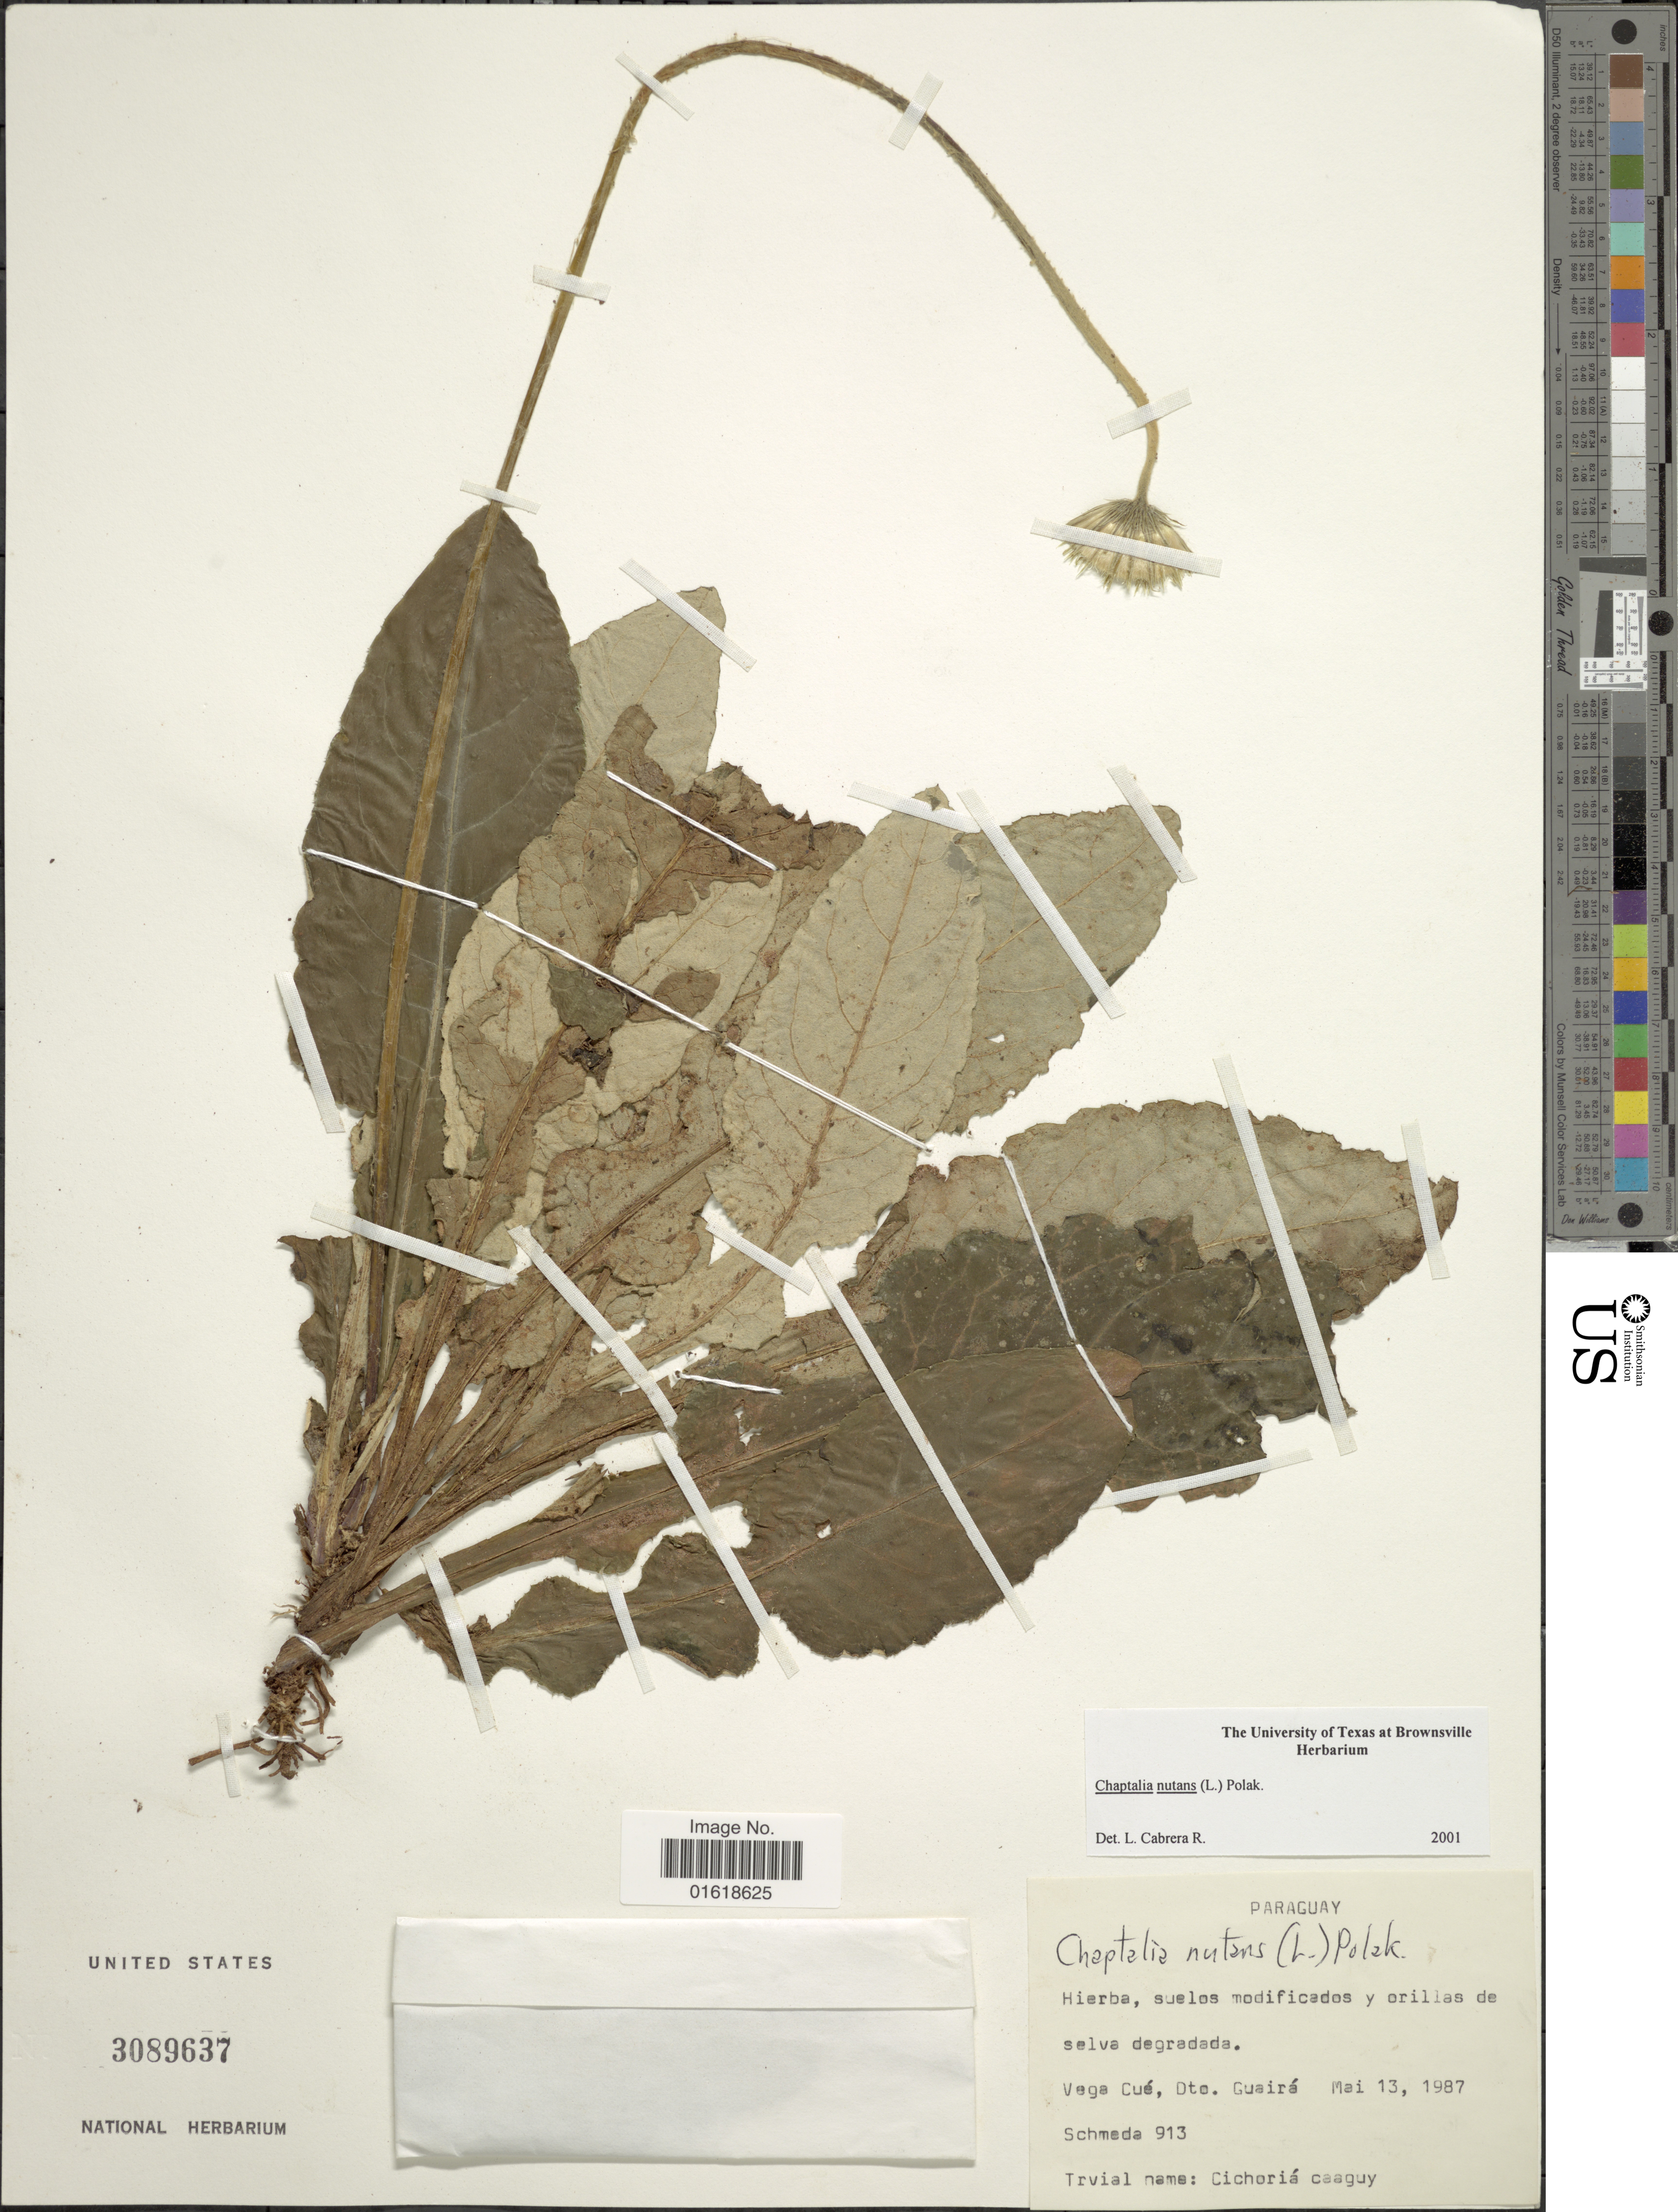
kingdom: Plantae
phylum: Tracheophyta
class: Magnoliopsida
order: Asterales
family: Asteraceae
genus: Chaptalia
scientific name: Chaptalia nutans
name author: (L.) Pol.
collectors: G. Schmeda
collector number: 913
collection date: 1987-05-13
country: Paraguay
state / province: Guaira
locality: Vega Cué, Dto. Guairá.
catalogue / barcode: US 3089637